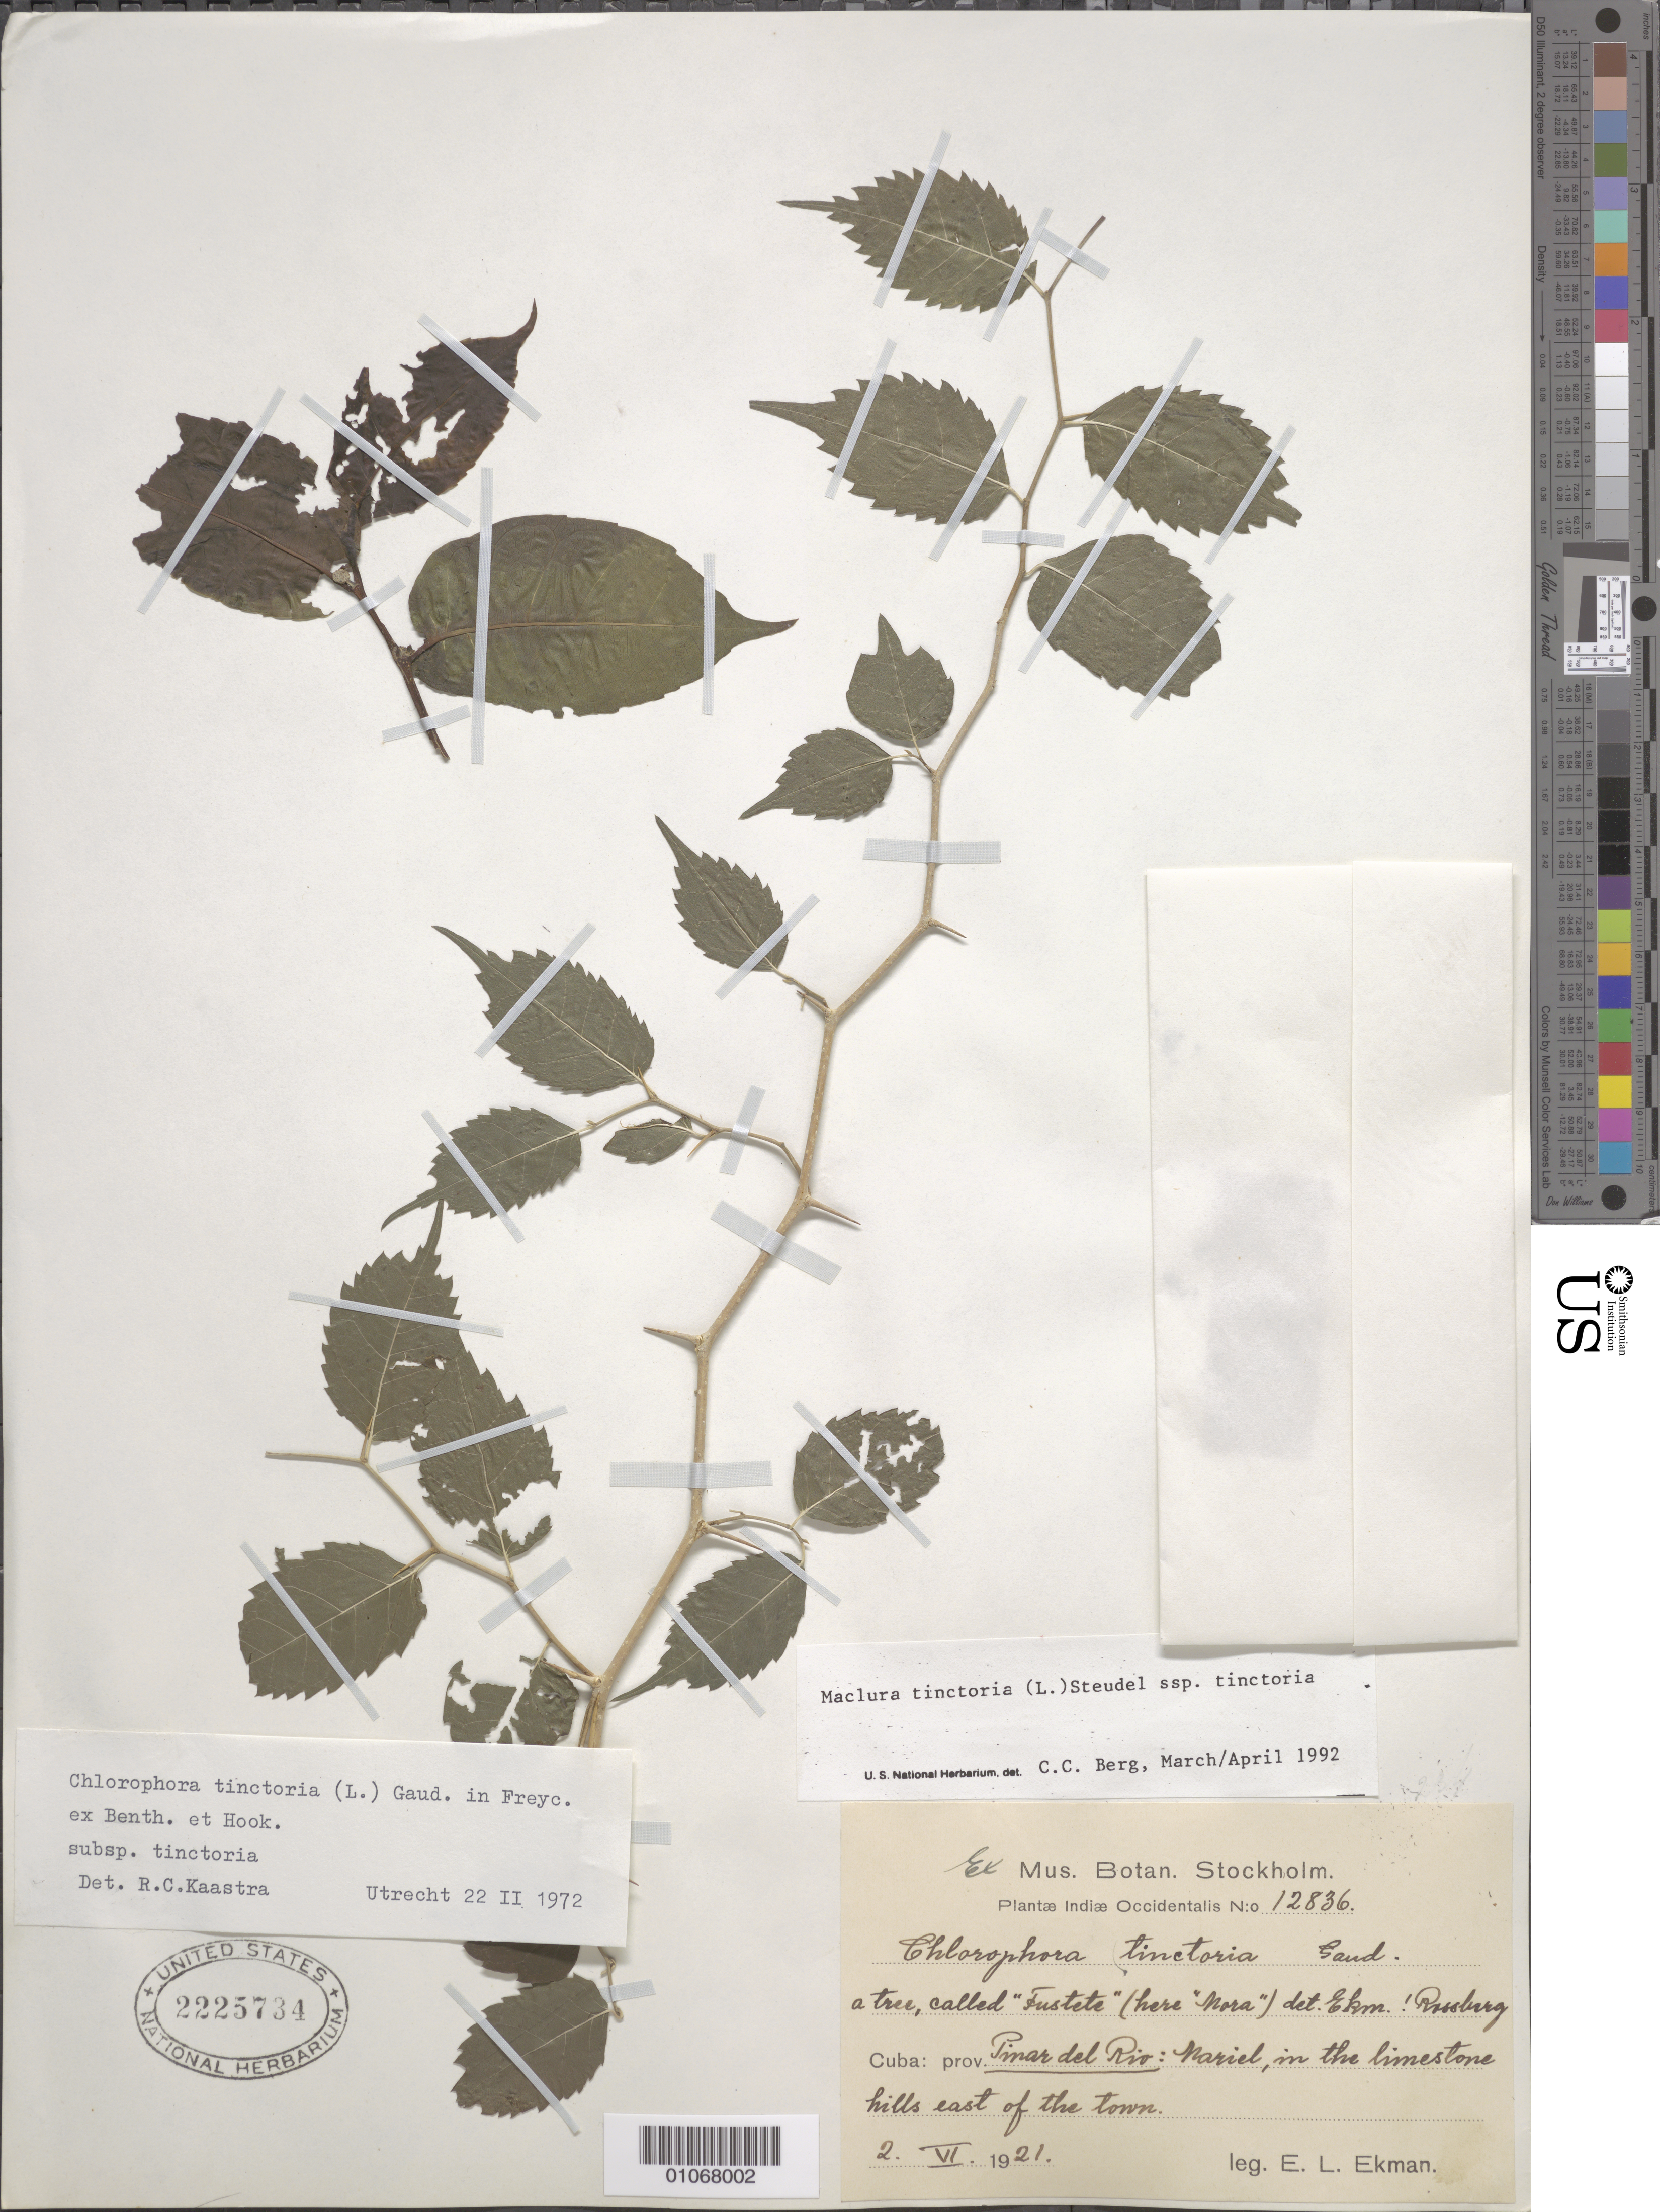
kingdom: Plantae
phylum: Tracheophyta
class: Magnoliopsida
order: Rosales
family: Moraceae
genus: Maclura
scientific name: Maclura tinctoria subsp. tinctoria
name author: (L.) D. Don ex Steud.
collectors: E. L. Ekman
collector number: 12836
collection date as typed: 02 Jun 1921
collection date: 1921-06-02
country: Cuba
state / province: Pinar del Rio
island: Cuba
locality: Pinar del Rio, Mariel in the limestone hills, east of the town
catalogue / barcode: US 2225734